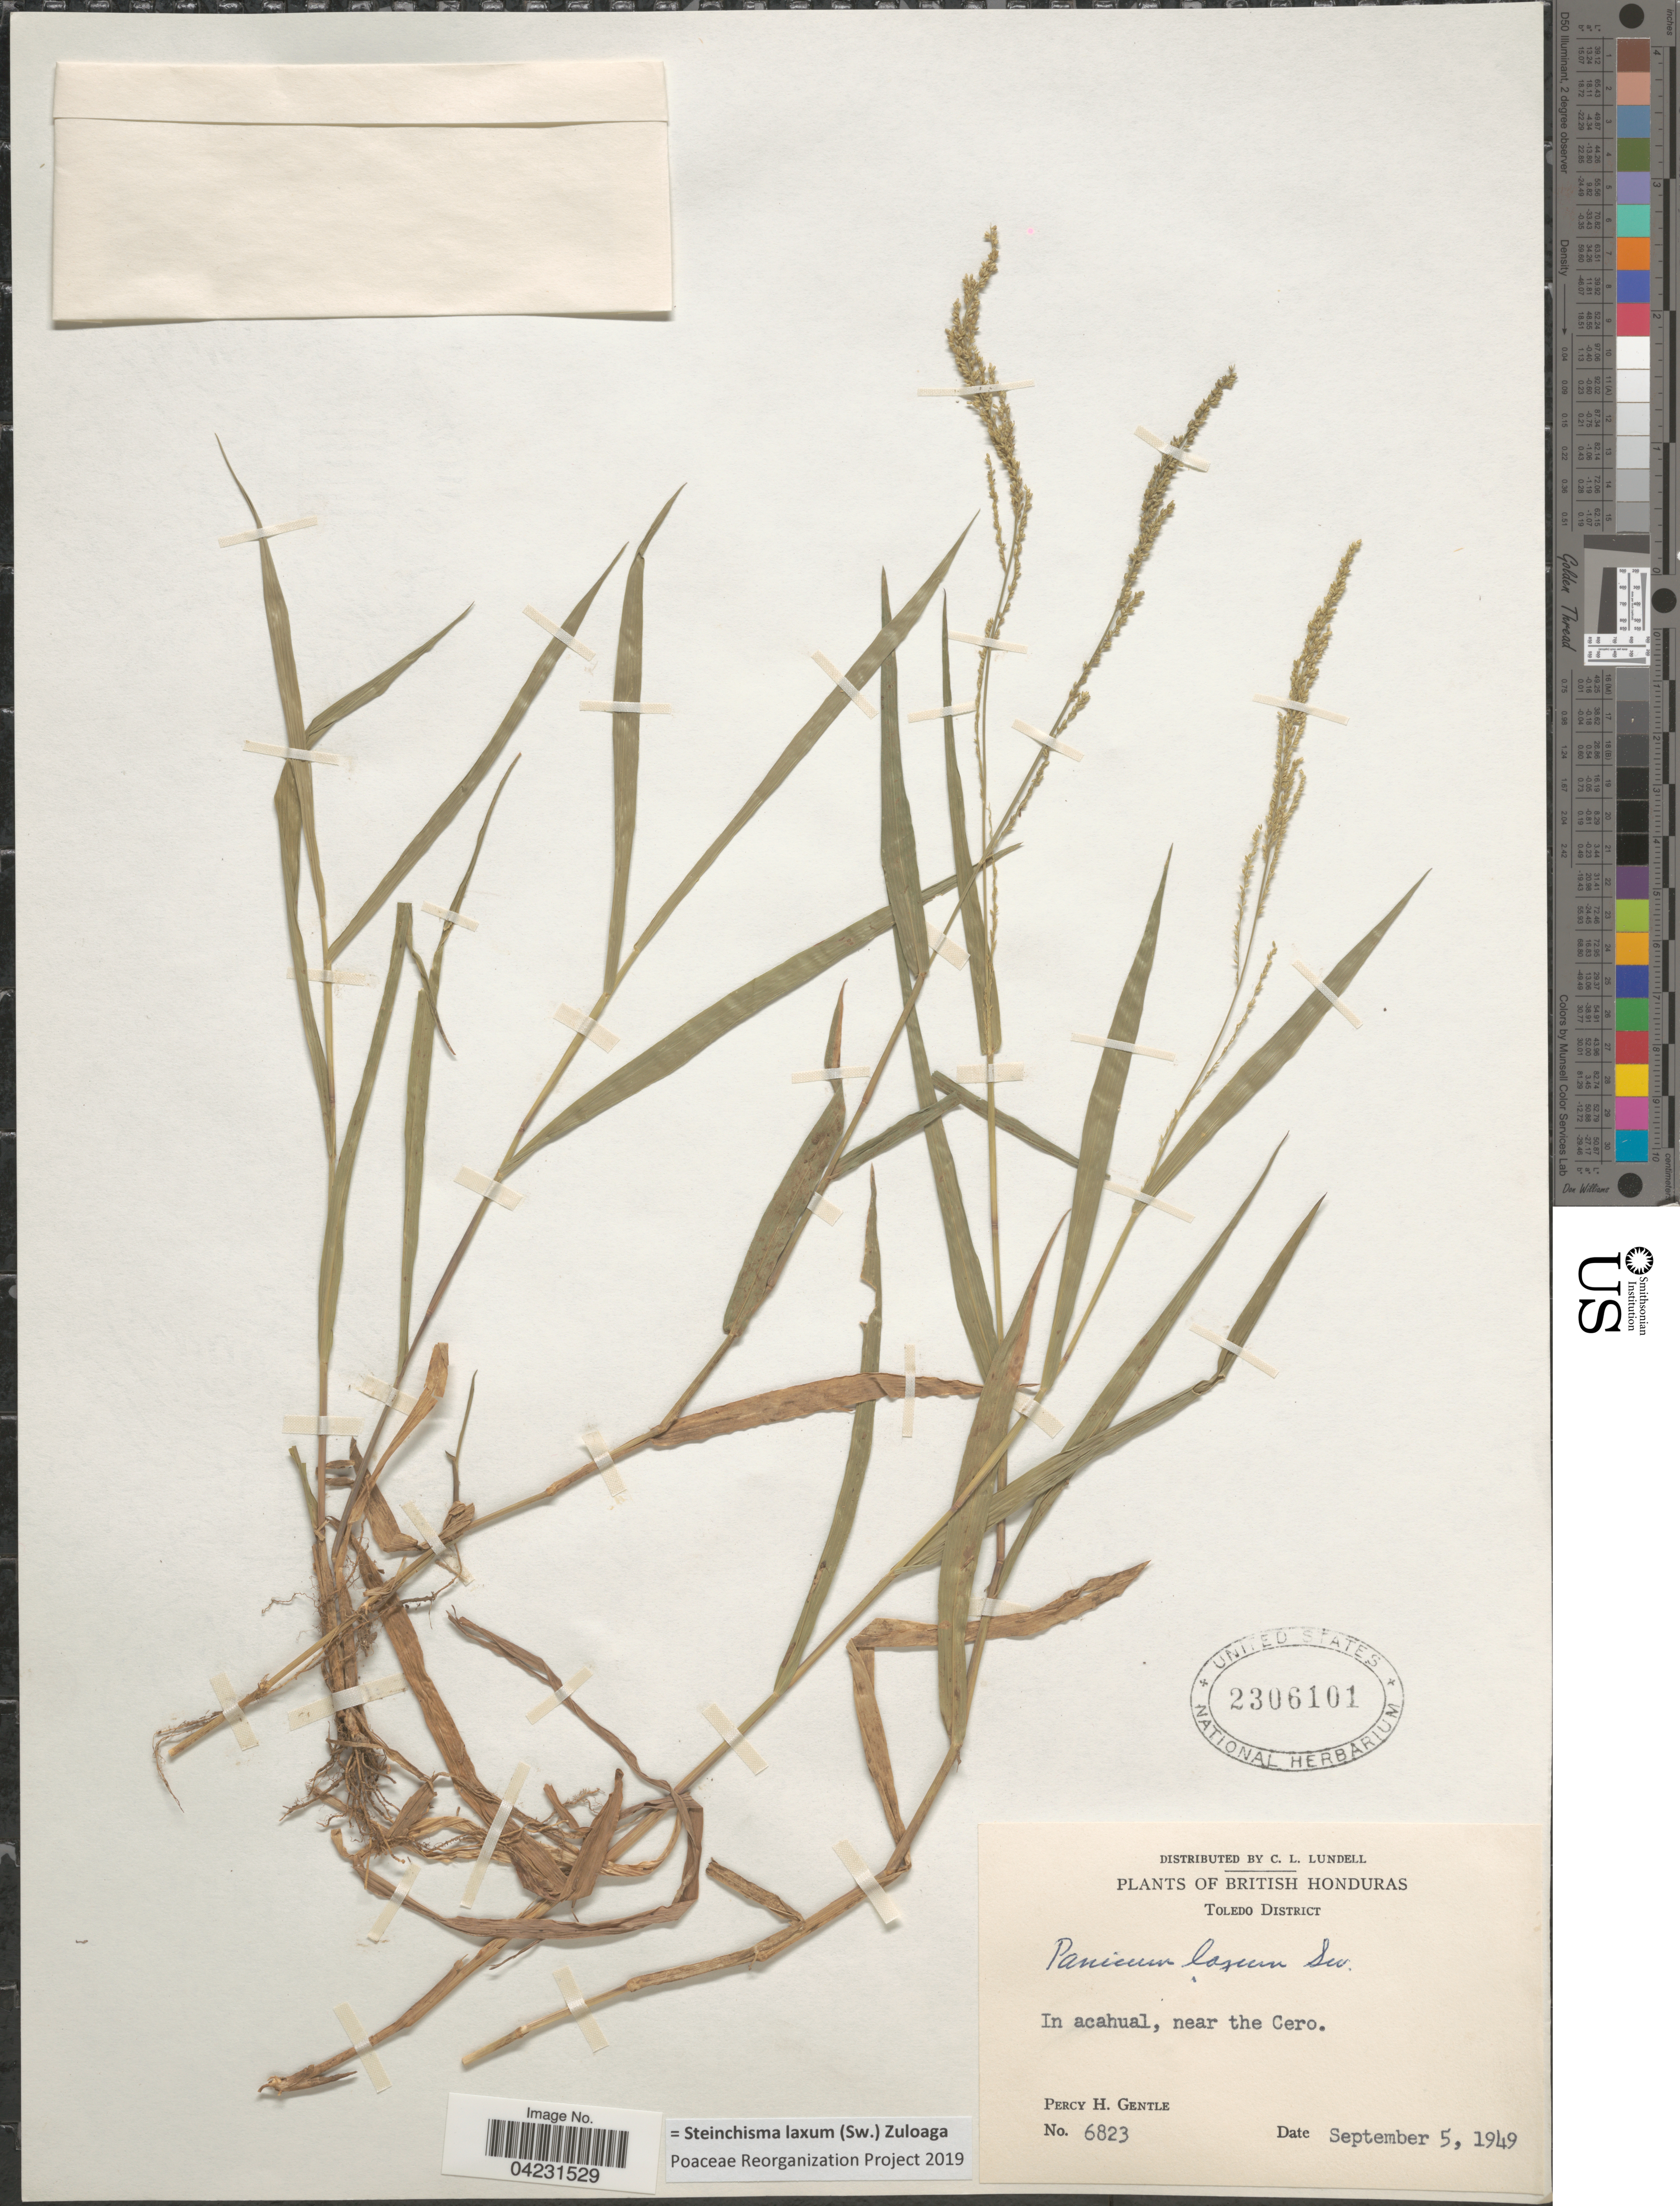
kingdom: Plantae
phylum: Tracheophyta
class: Liliopsida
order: Poales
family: Poaceae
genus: Steinchisma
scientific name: Steinchisma laxum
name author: (Sw.) Zuloaga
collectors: P. H. Gentle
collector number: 6823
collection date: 1949-09-05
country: Belize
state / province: Toledo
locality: British Honduras. Toledo District. In acahual, near the Cero.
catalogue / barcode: US 2306101